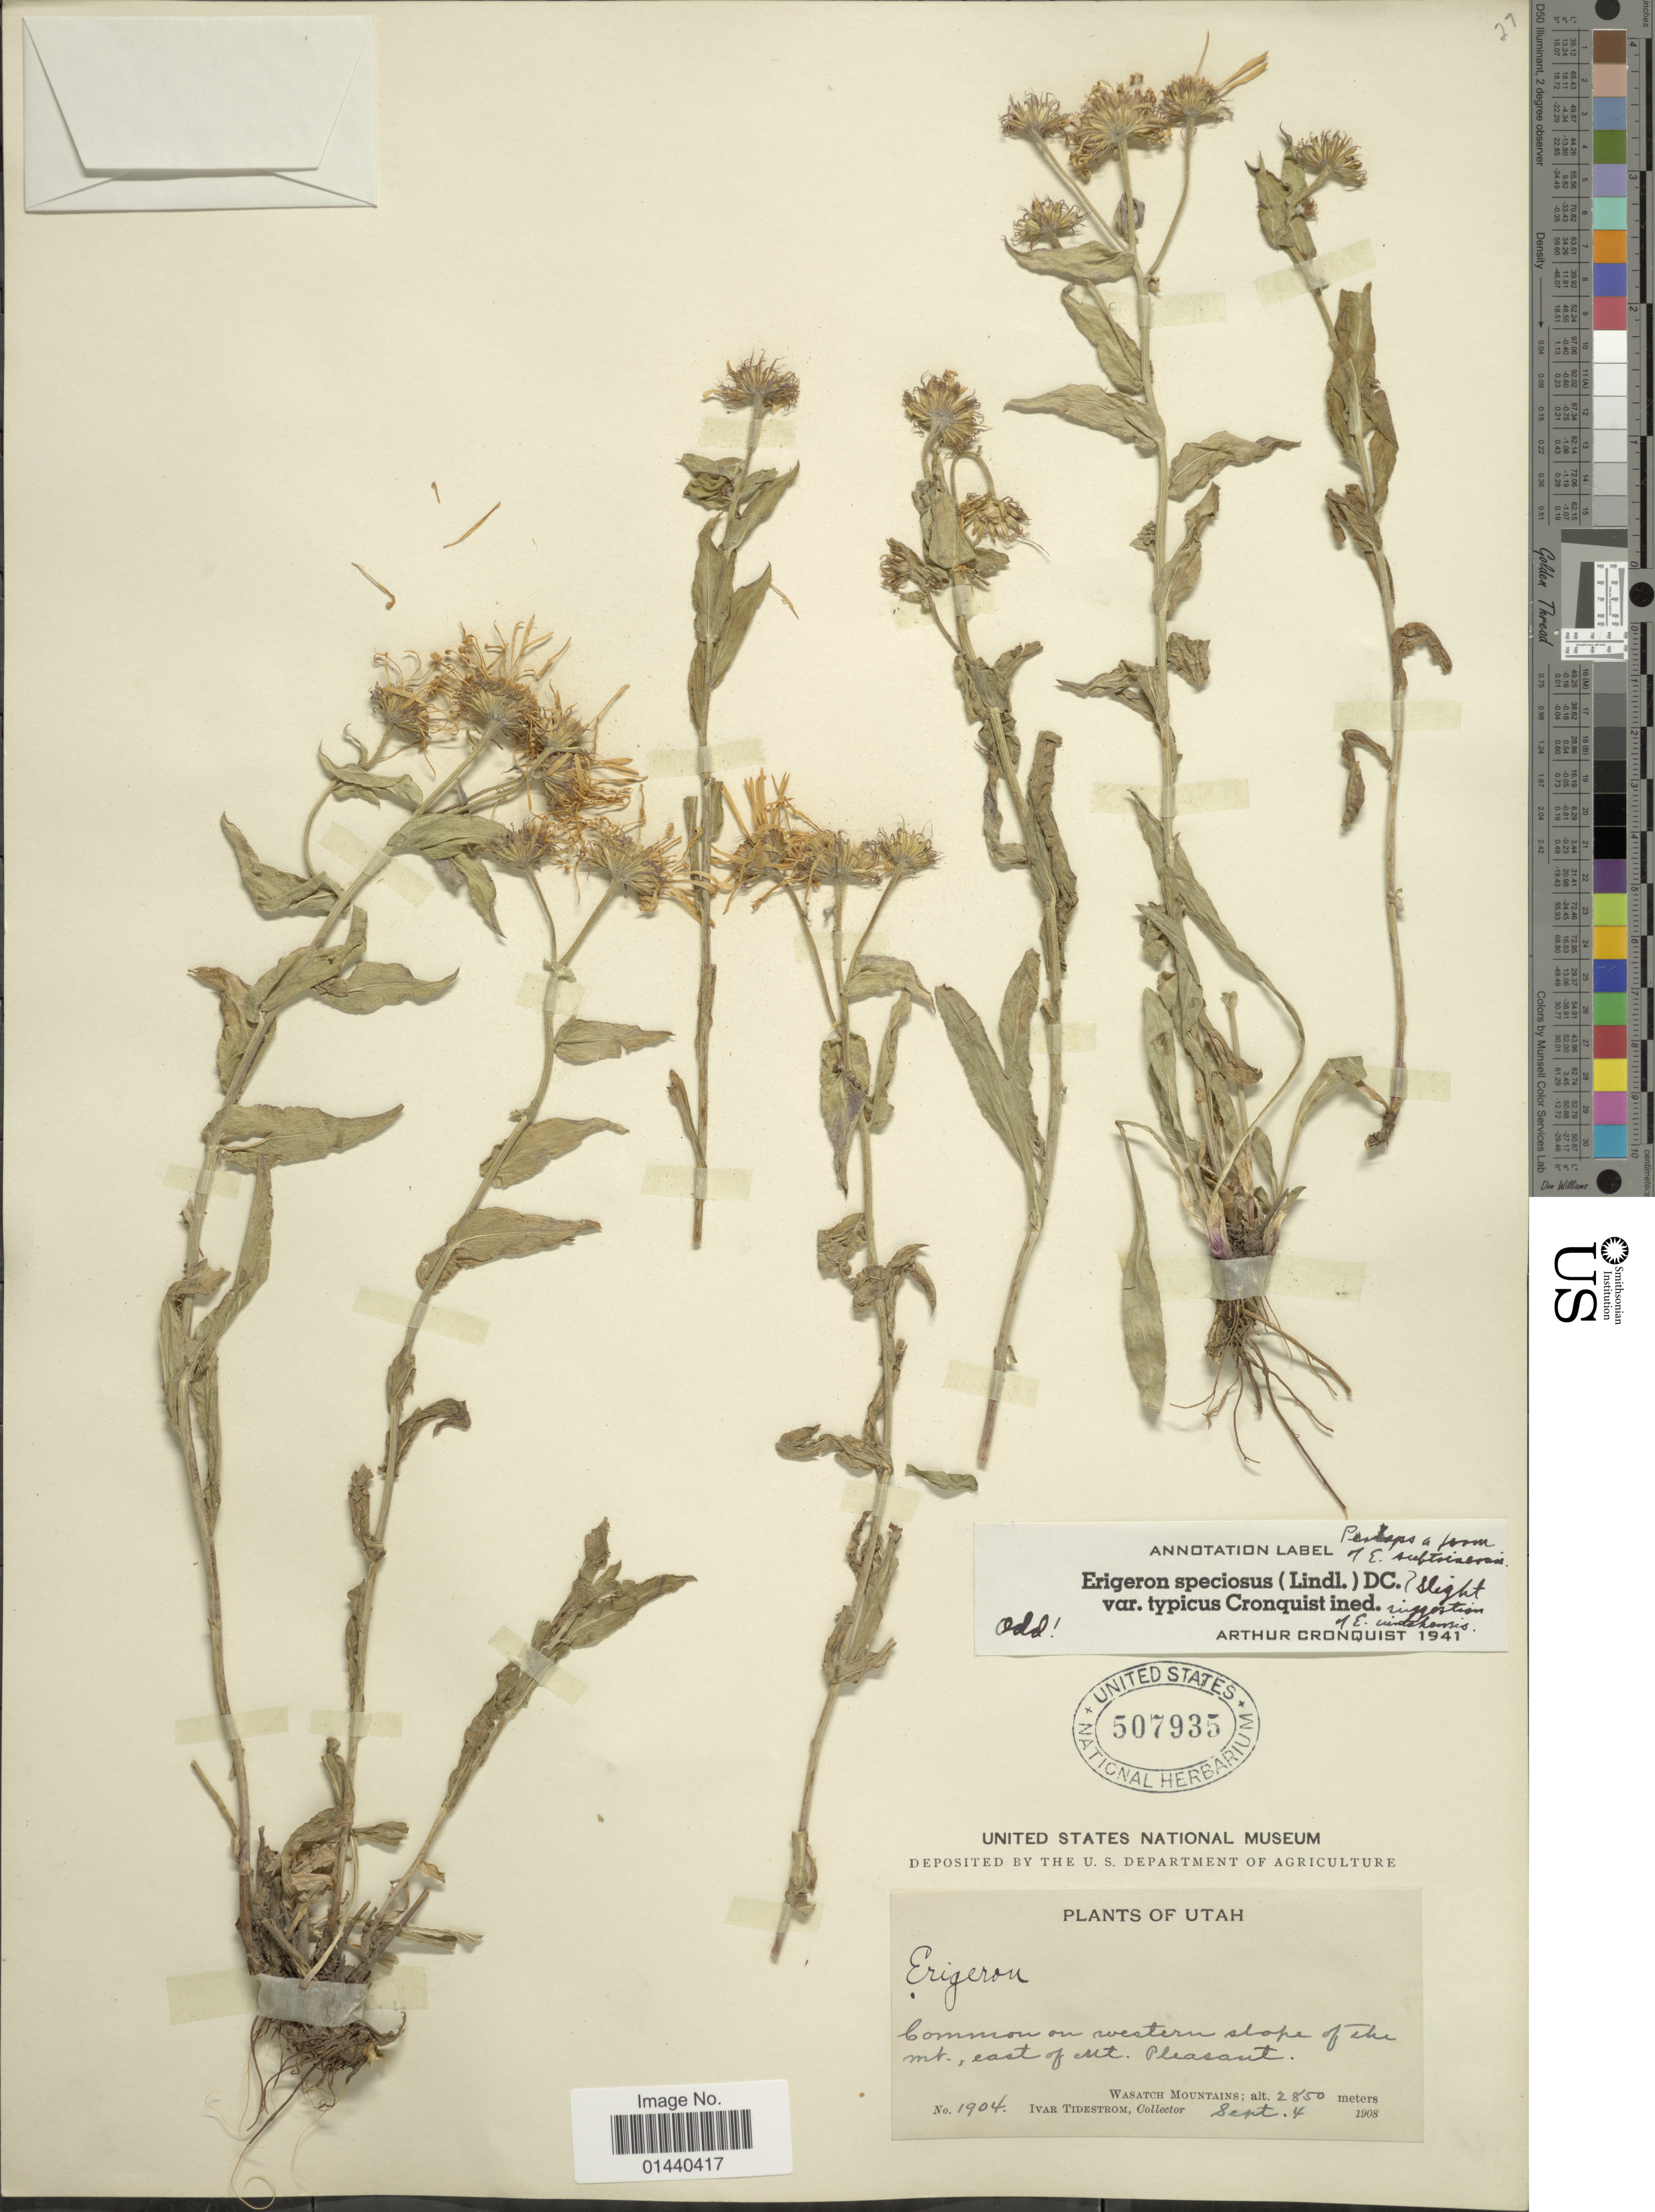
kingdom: Plantae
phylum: Tracheophyta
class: Magnoliopsida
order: Asterales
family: Asteraceae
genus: Erigeron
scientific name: Erigeron speciosus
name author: (Lindl.) DC.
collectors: I. F. Tidestrom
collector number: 1904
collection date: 1908-09-04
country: United States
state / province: Utah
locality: Wasatch Mountains.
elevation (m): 2850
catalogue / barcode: US 507935